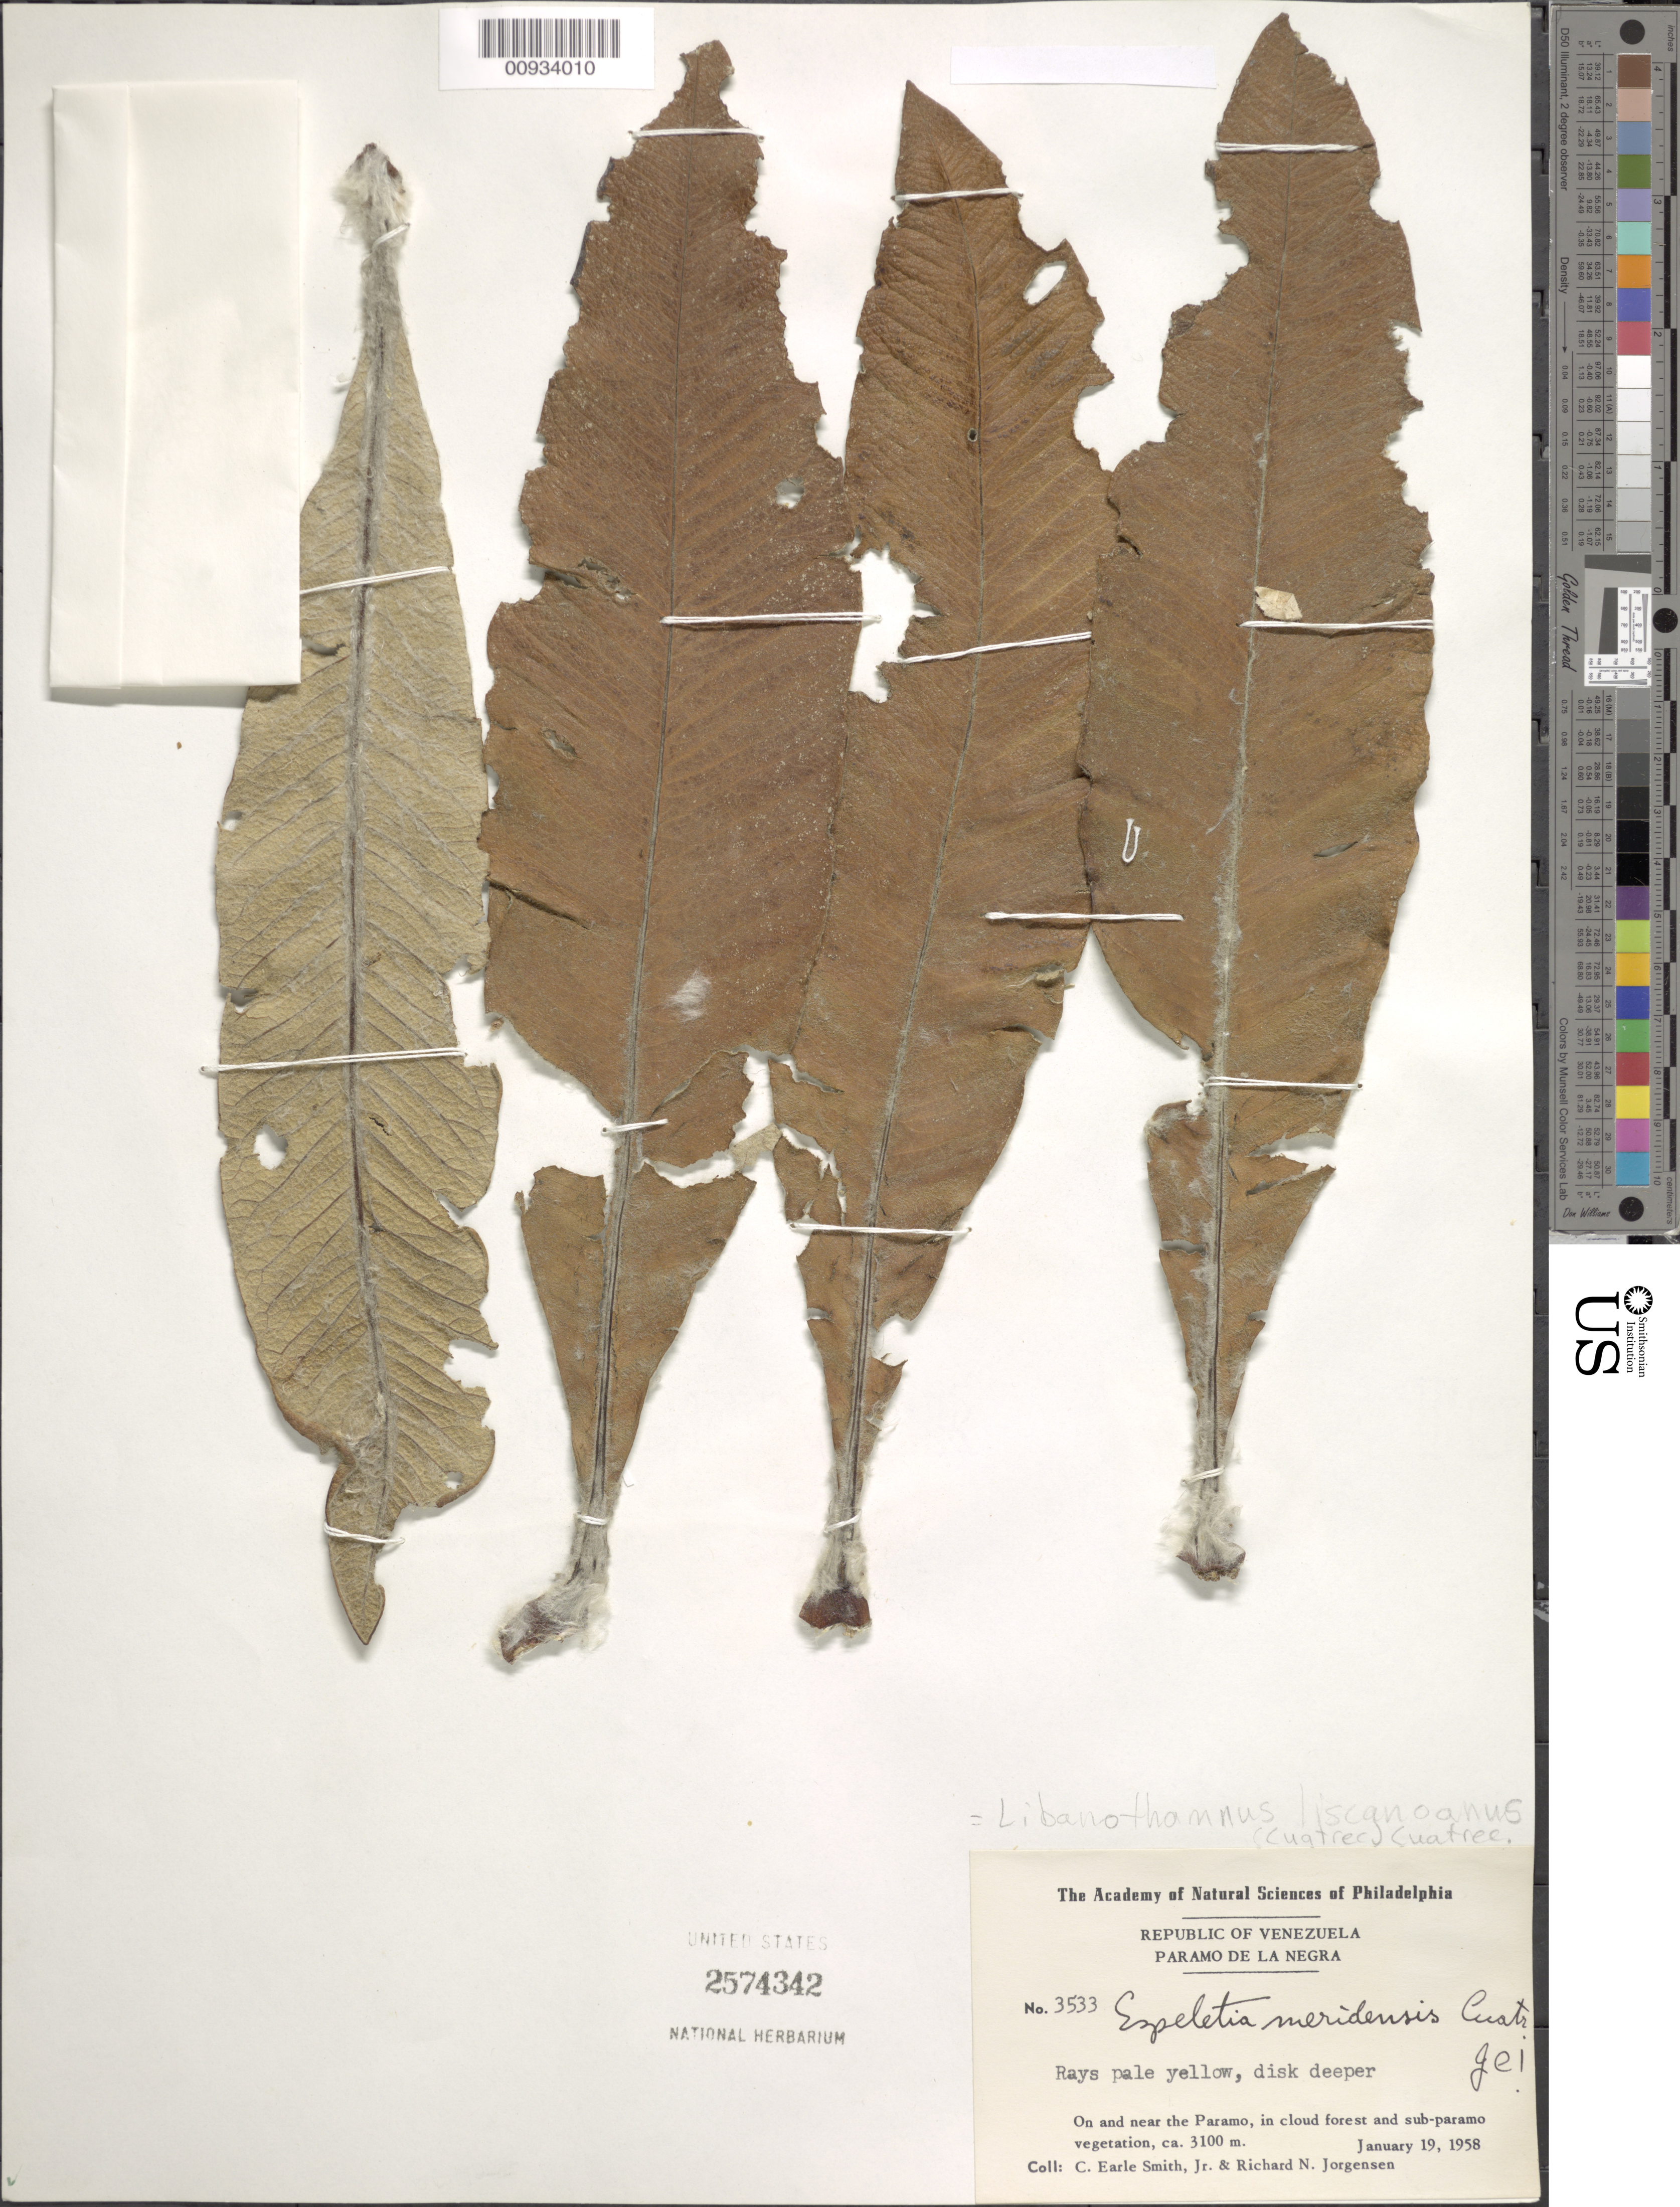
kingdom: Plantae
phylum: Tracheophyta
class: Magnoliopsida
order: Asterales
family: Asteraceae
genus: Libanothamnus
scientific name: Libanothamnus liscanoanus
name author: (Cuatrec.) Cuatrec.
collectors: C. E. Smith Jr. & R. N. Jørgensen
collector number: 3533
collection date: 1958-01-19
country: Venezuela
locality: Páramo de la Negra. On and near the Páramo, in cloud forest and sub-Páramo vegetation.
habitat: On and near the páramo, in cloud forest and sub-páramo vegetation.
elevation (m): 3100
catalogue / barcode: US 2574342